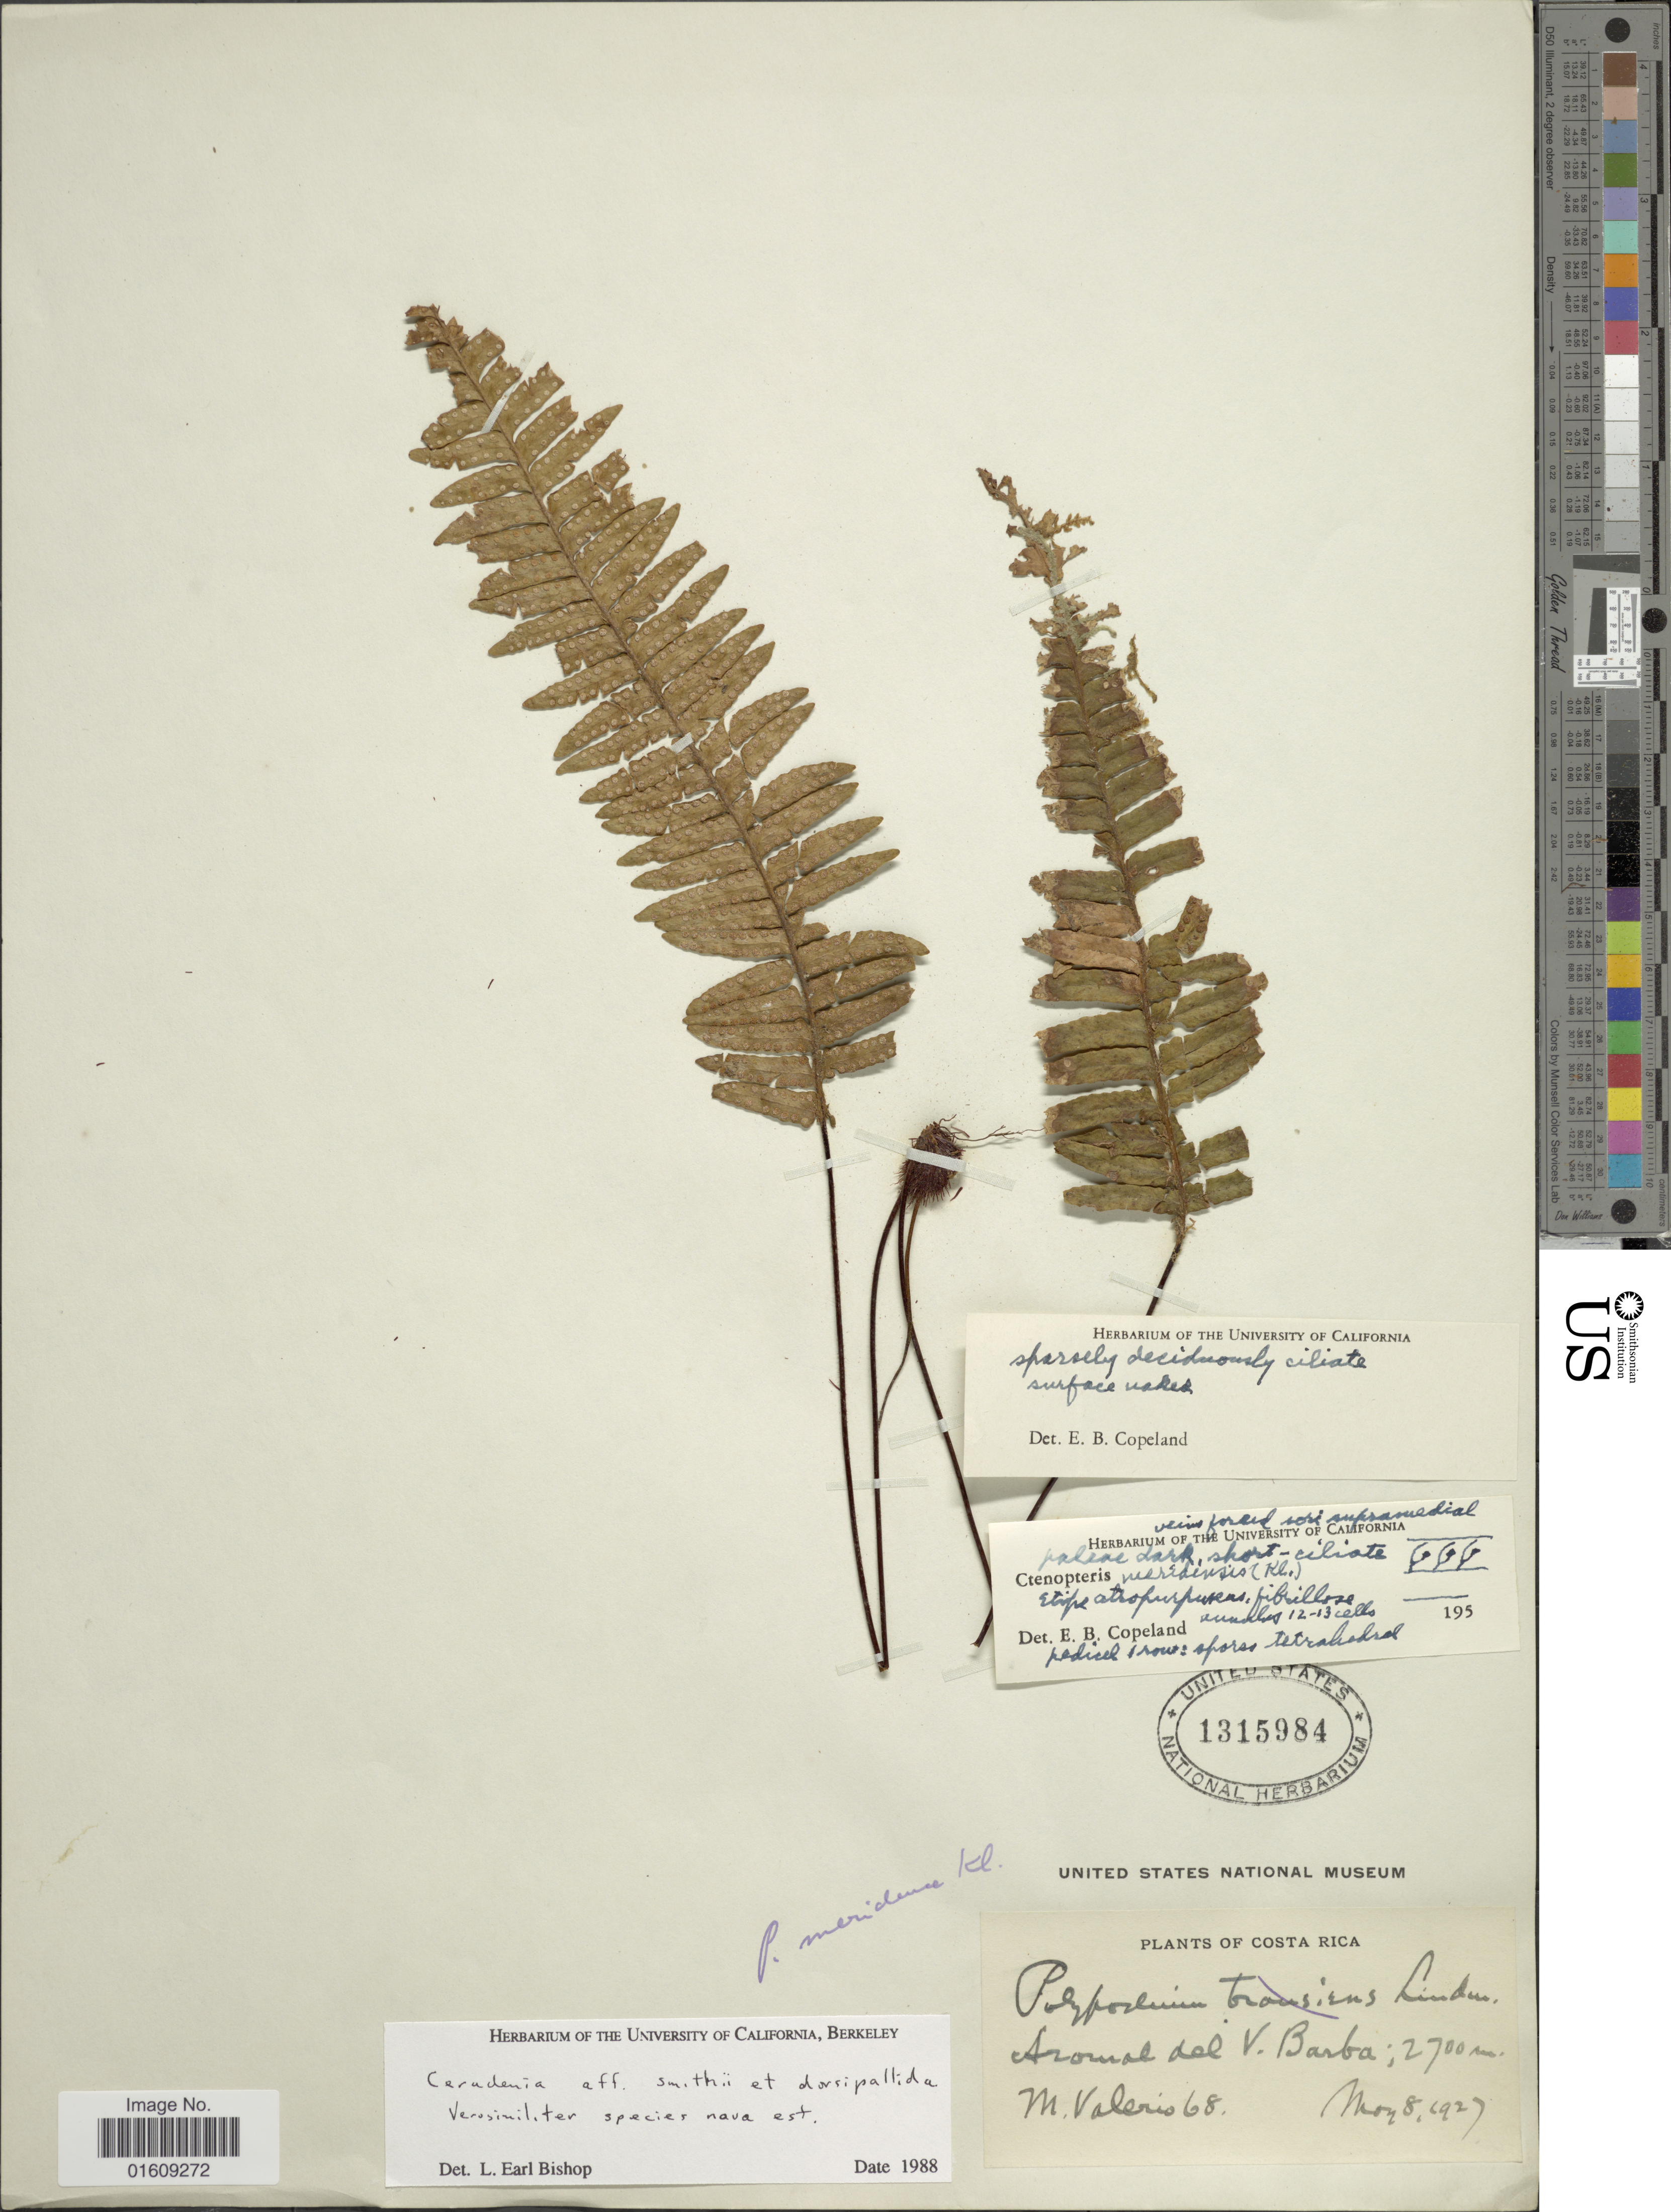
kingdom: Plantae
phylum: Tracheophyta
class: Polypodiopsida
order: Polypodiales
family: Polypodiaceae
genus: Ceradenia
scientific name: Ceradenia meridensis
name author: (Klotzsch) L.E. Bishop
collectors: M. Valerio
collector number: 68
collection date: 1927-05-08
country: Costa Rica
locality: Costa Rica, around del V. Barba.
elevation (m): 2700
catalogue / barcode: US 1315984